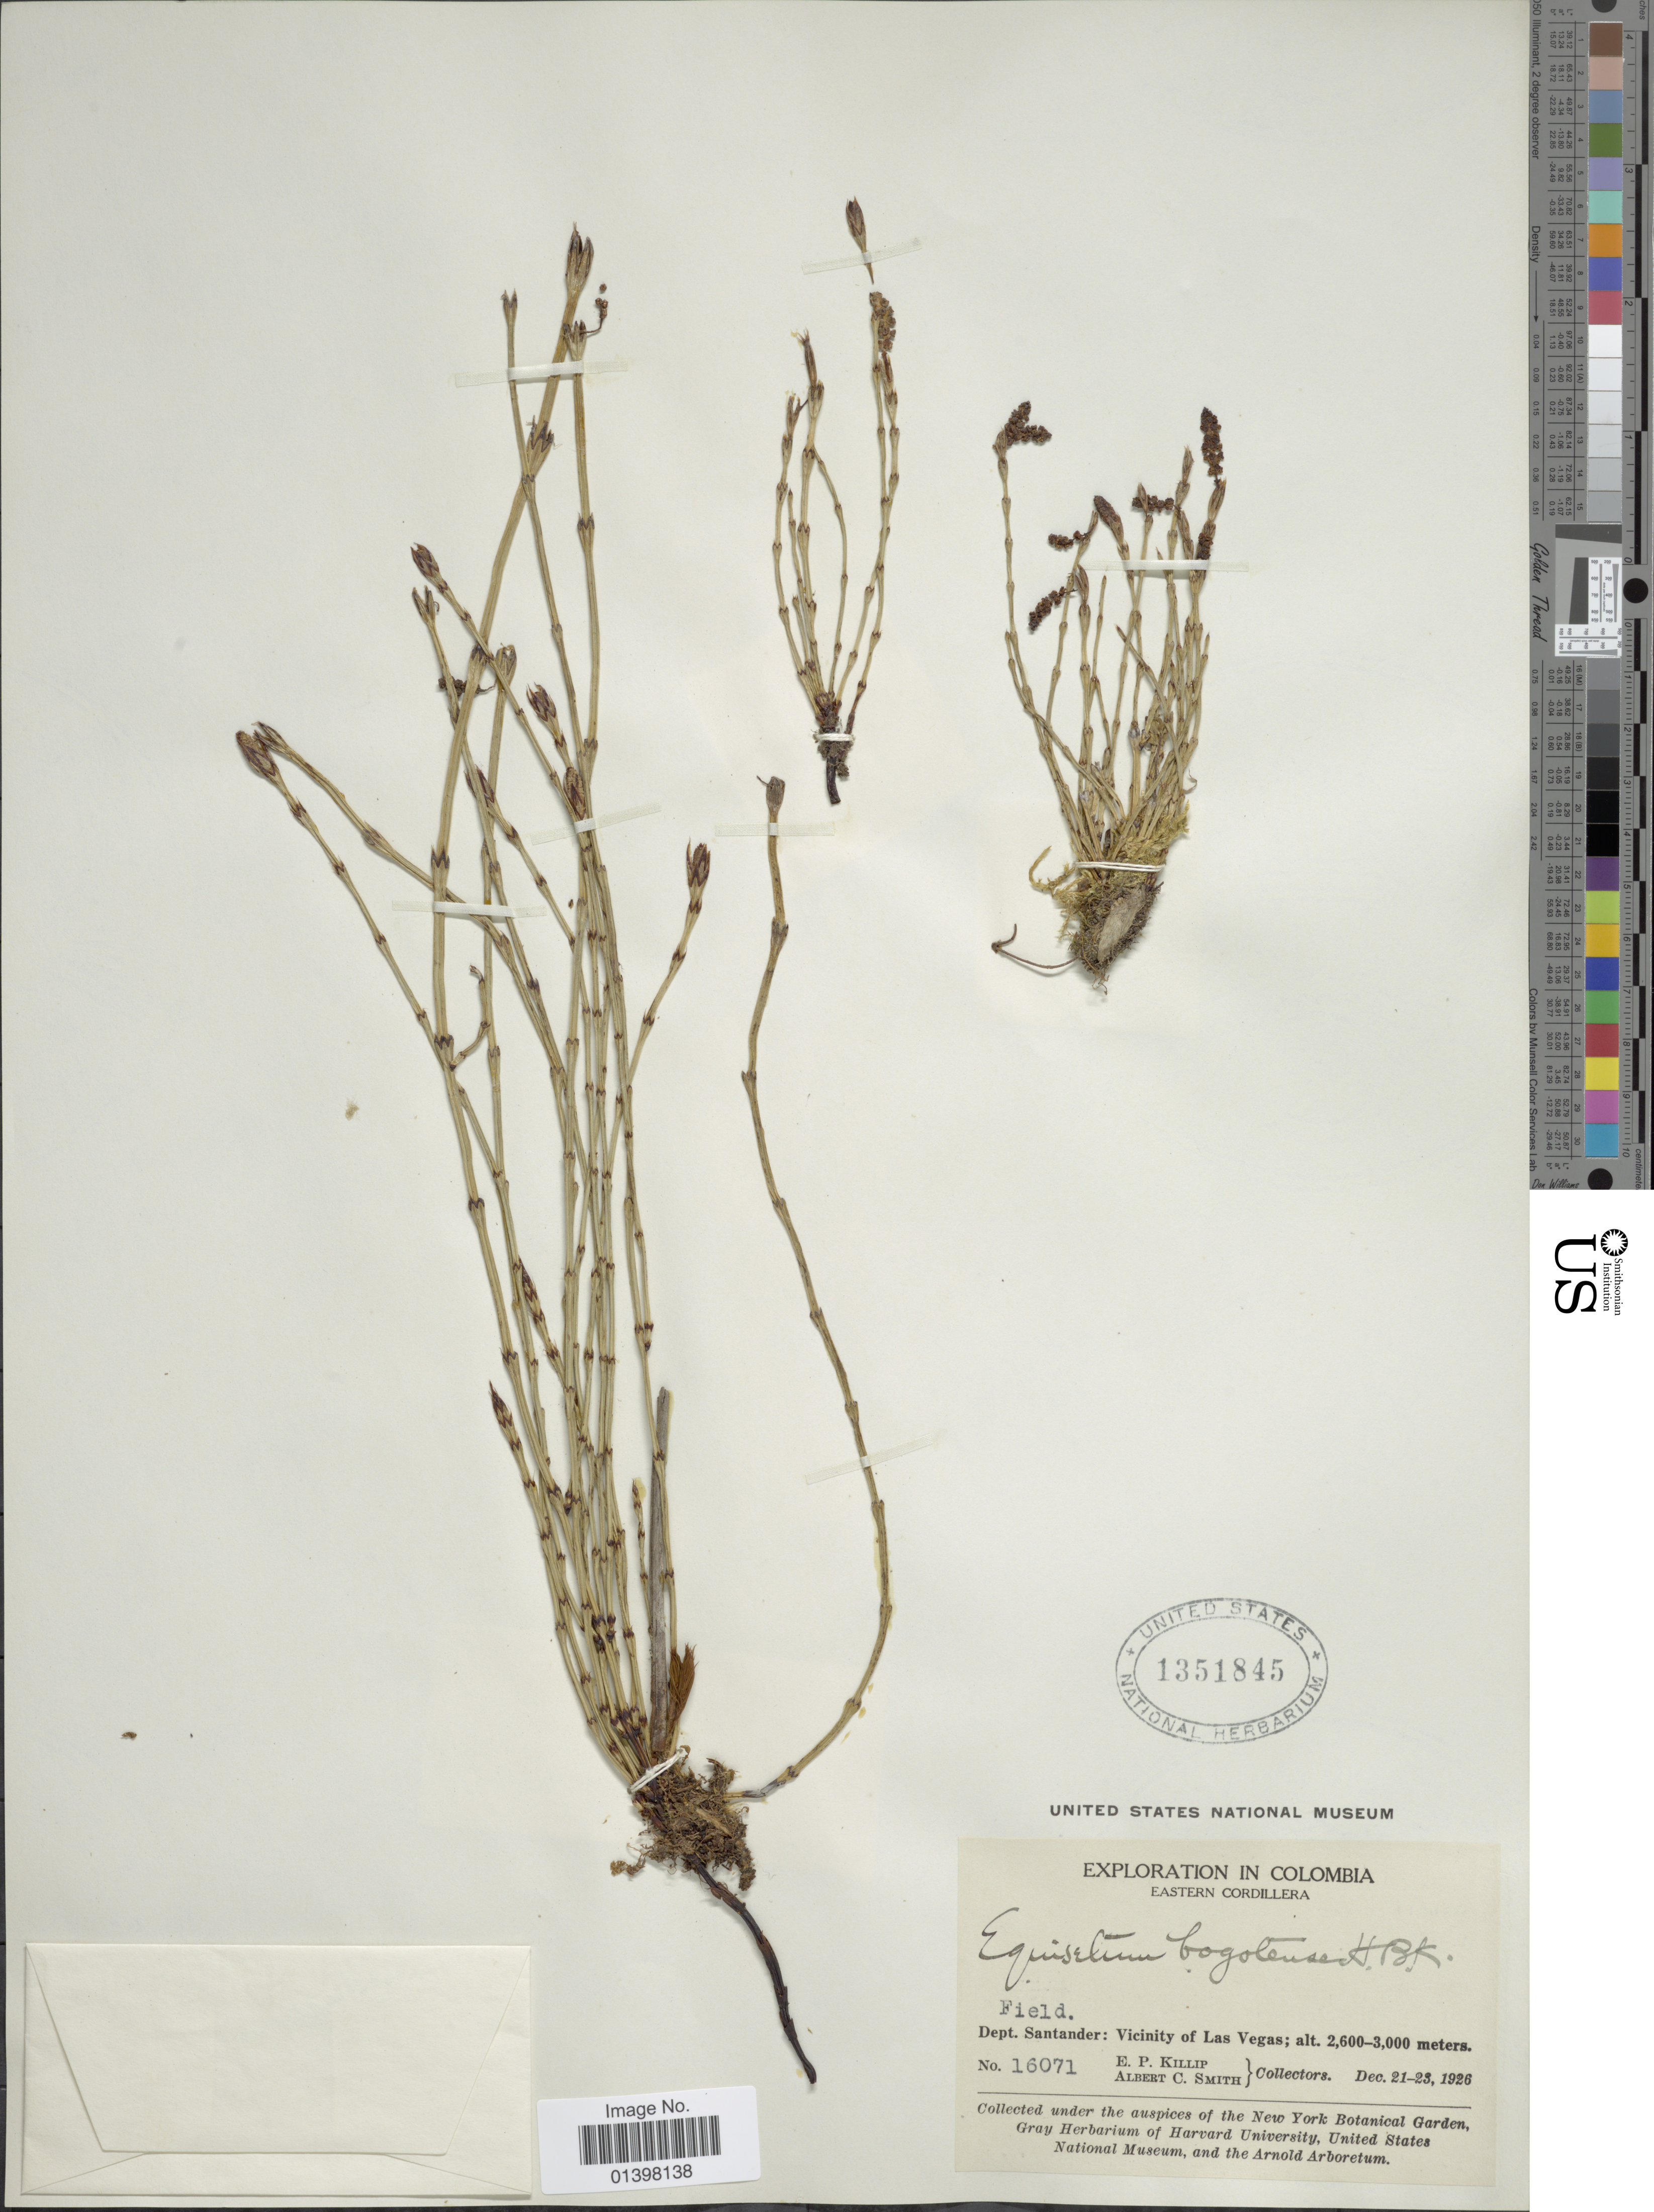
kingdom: Plantae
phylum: Tracheophyta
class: Polypodiopsida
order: Equisetales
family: Equisetaceae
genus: Equisetum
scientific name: Equisetum bogotense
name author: Kunth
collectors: E. P. Killip & A. C. Smith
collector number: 16071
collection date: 1926-12-21/1926-12-23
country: Colombia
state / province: Santander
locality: Eastern Cordillera, Vicinity of Las Vegas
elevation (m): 2600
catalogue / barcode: US 1351845